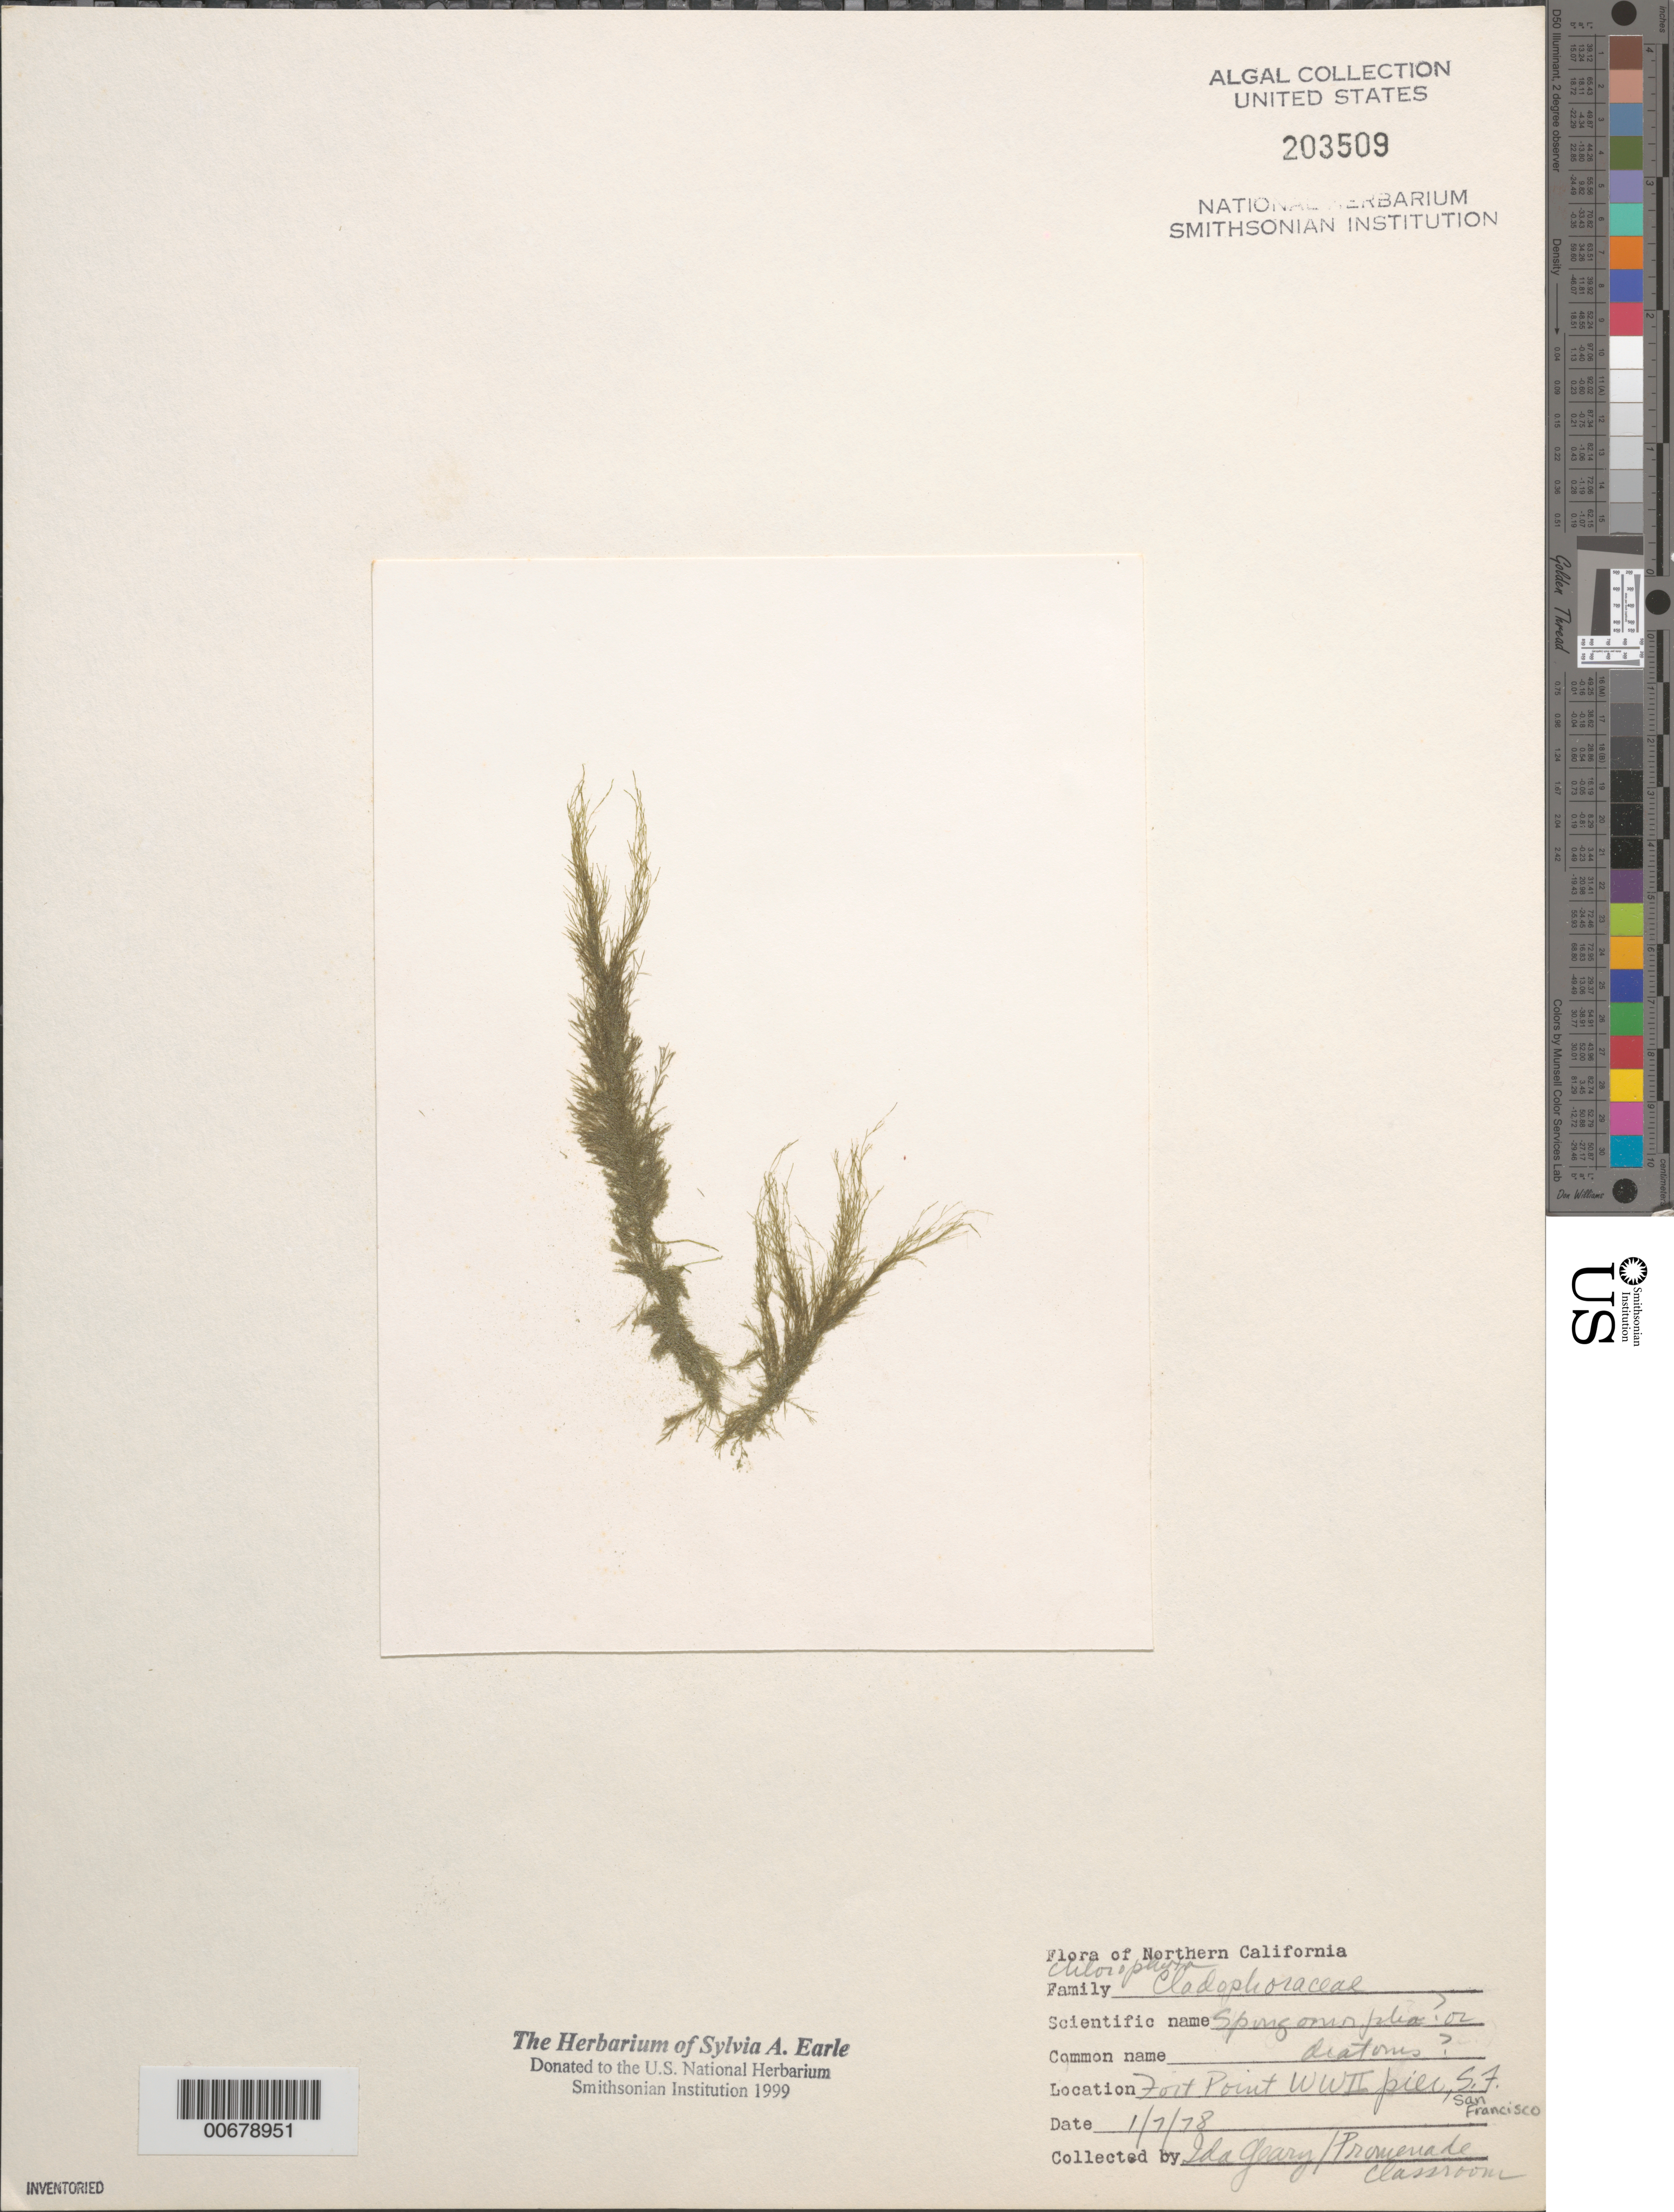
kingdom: Plantae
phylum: Chlorophyta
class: Ulvophyceae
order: Ulotrichales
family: Ulotrichaceae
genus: Spongomorpha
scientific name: Spongomorpha sp.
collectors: I. Geary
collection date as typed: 07 Jan 1978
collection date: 1978-01-07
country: United States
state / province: California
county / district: San Francisco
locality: San Francisco, Fort Point, World War II Pier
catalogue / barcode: US 203509